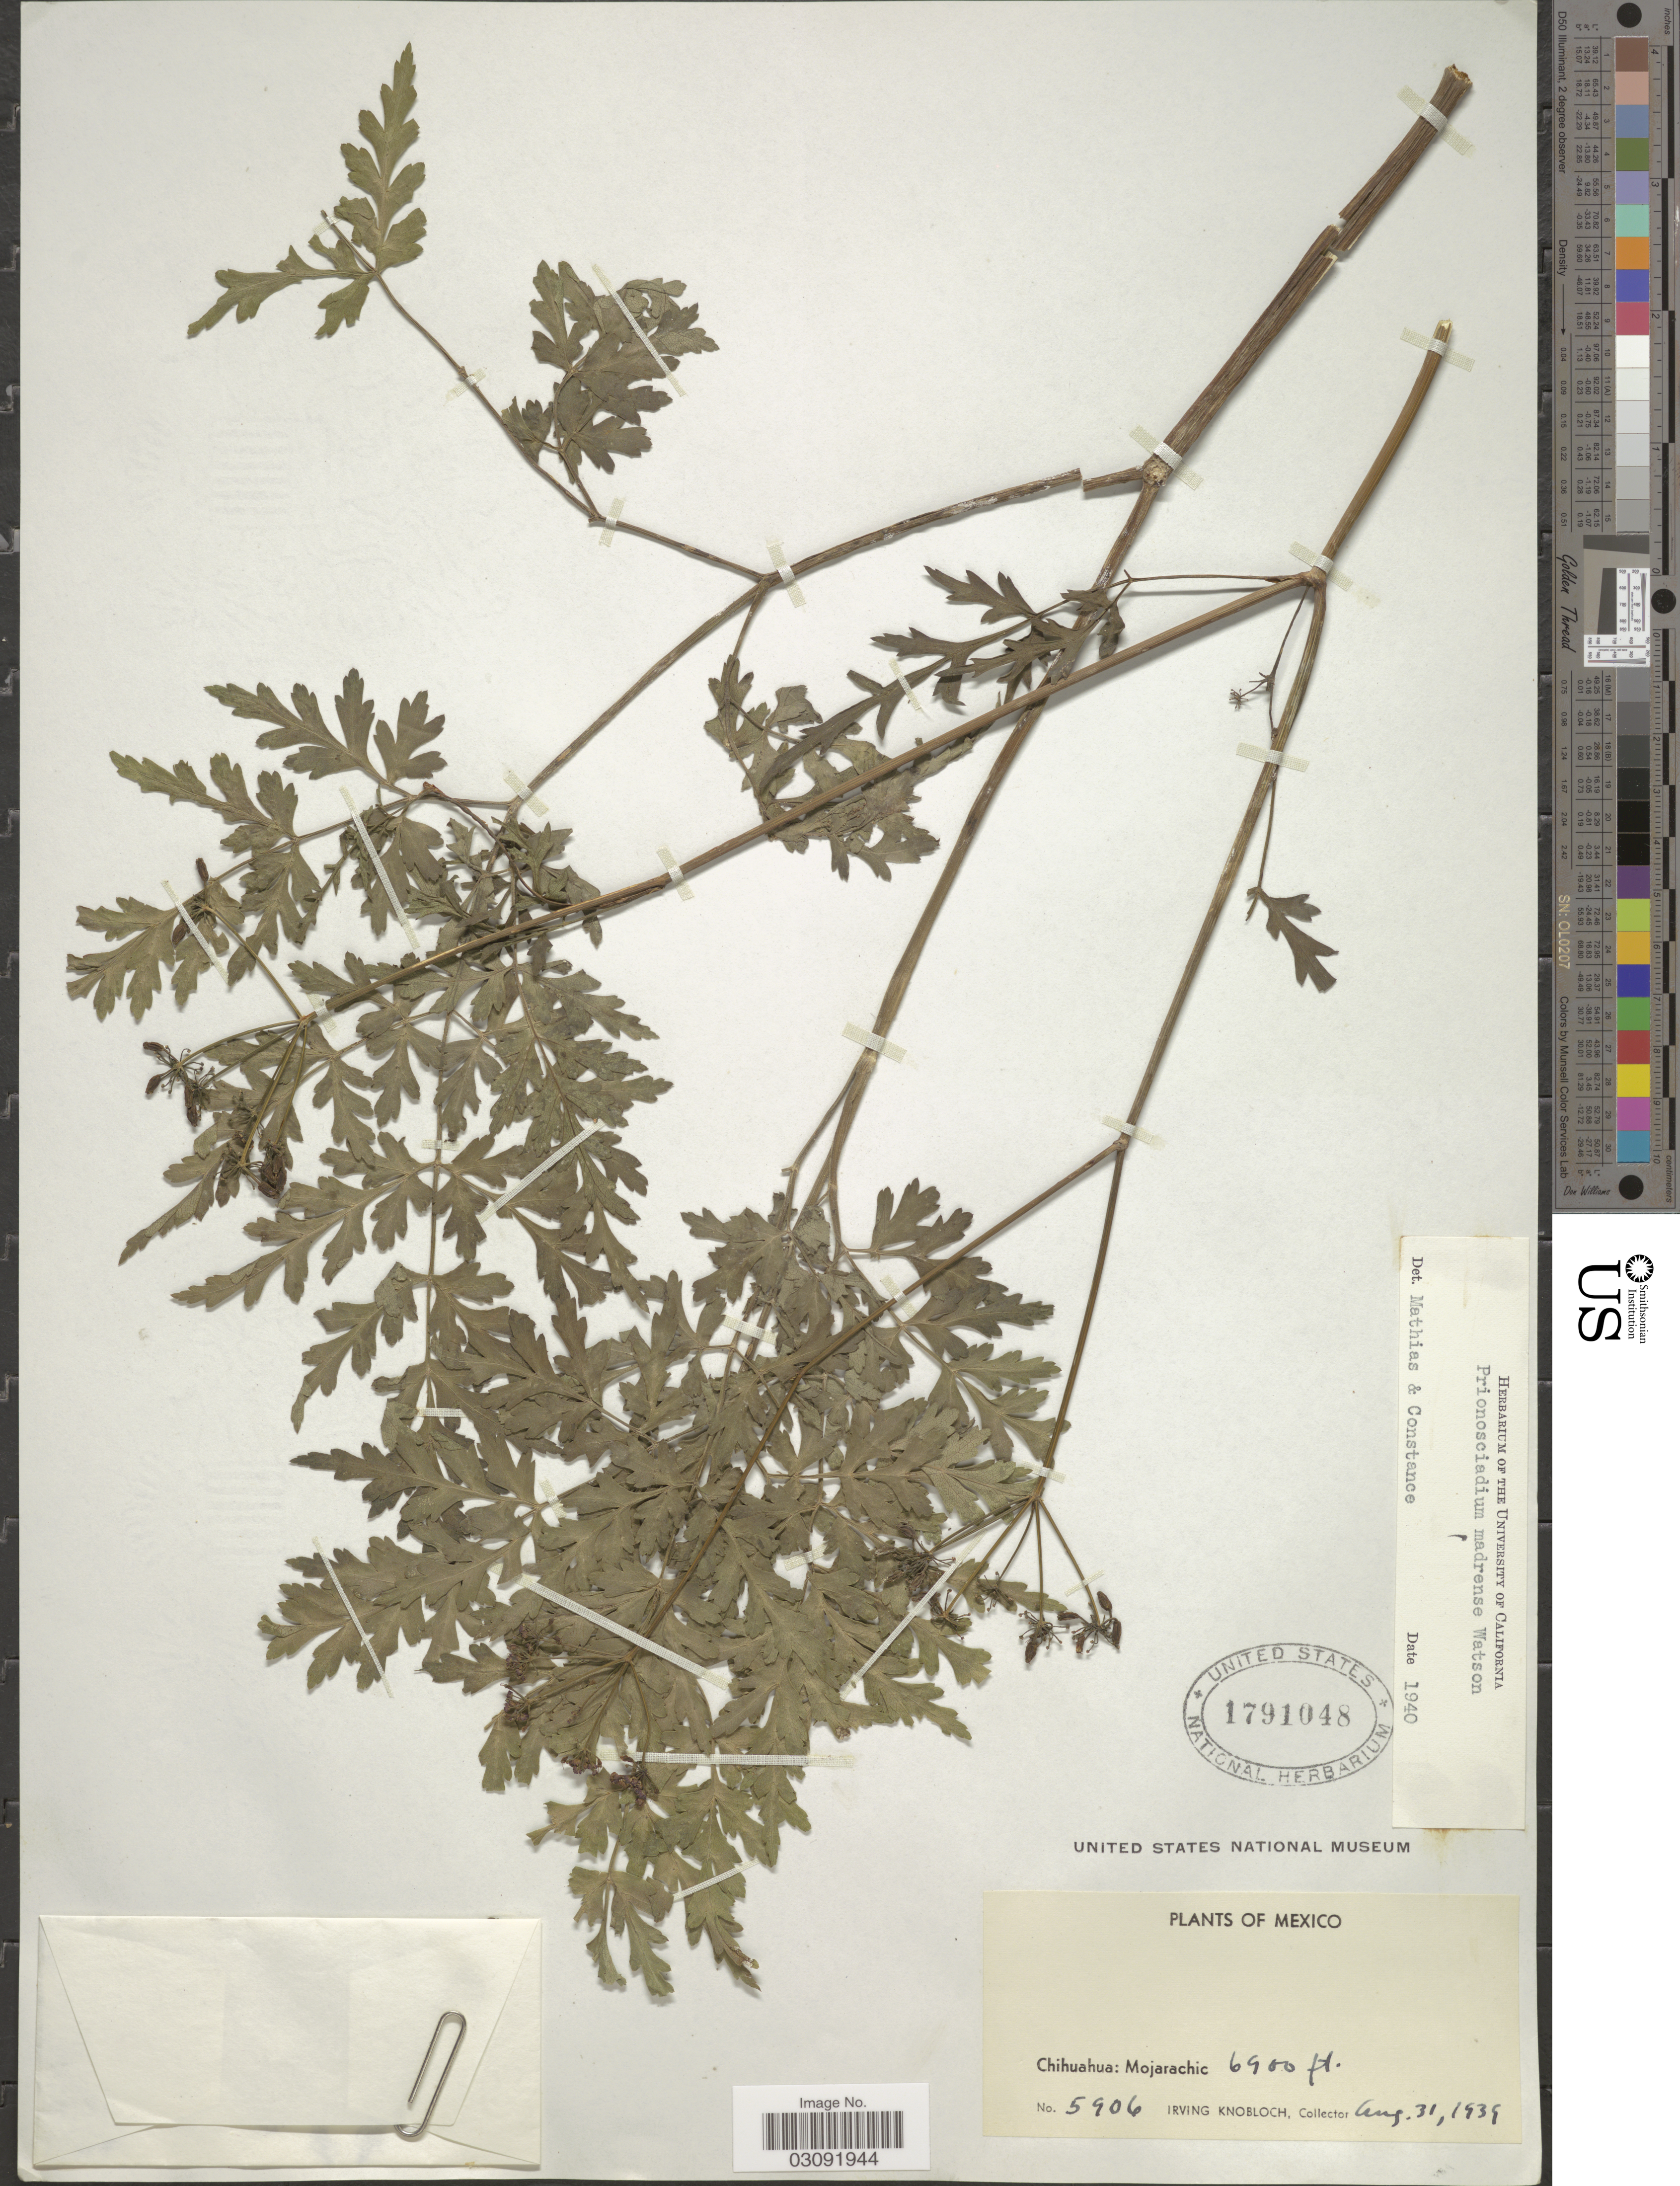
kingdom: Plantae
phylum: Tracheophyta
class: Magnoliopsida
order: Apiales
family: Apiaceae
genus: Prionosciadium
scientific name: Prionosciadium madrense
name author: S. Watson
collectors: I. W. Knobloch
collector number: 5906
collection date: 1939-08-31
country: Mexico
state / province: Chihuahua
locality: Mojarachic.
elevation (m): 2103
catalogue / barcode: US 1791048